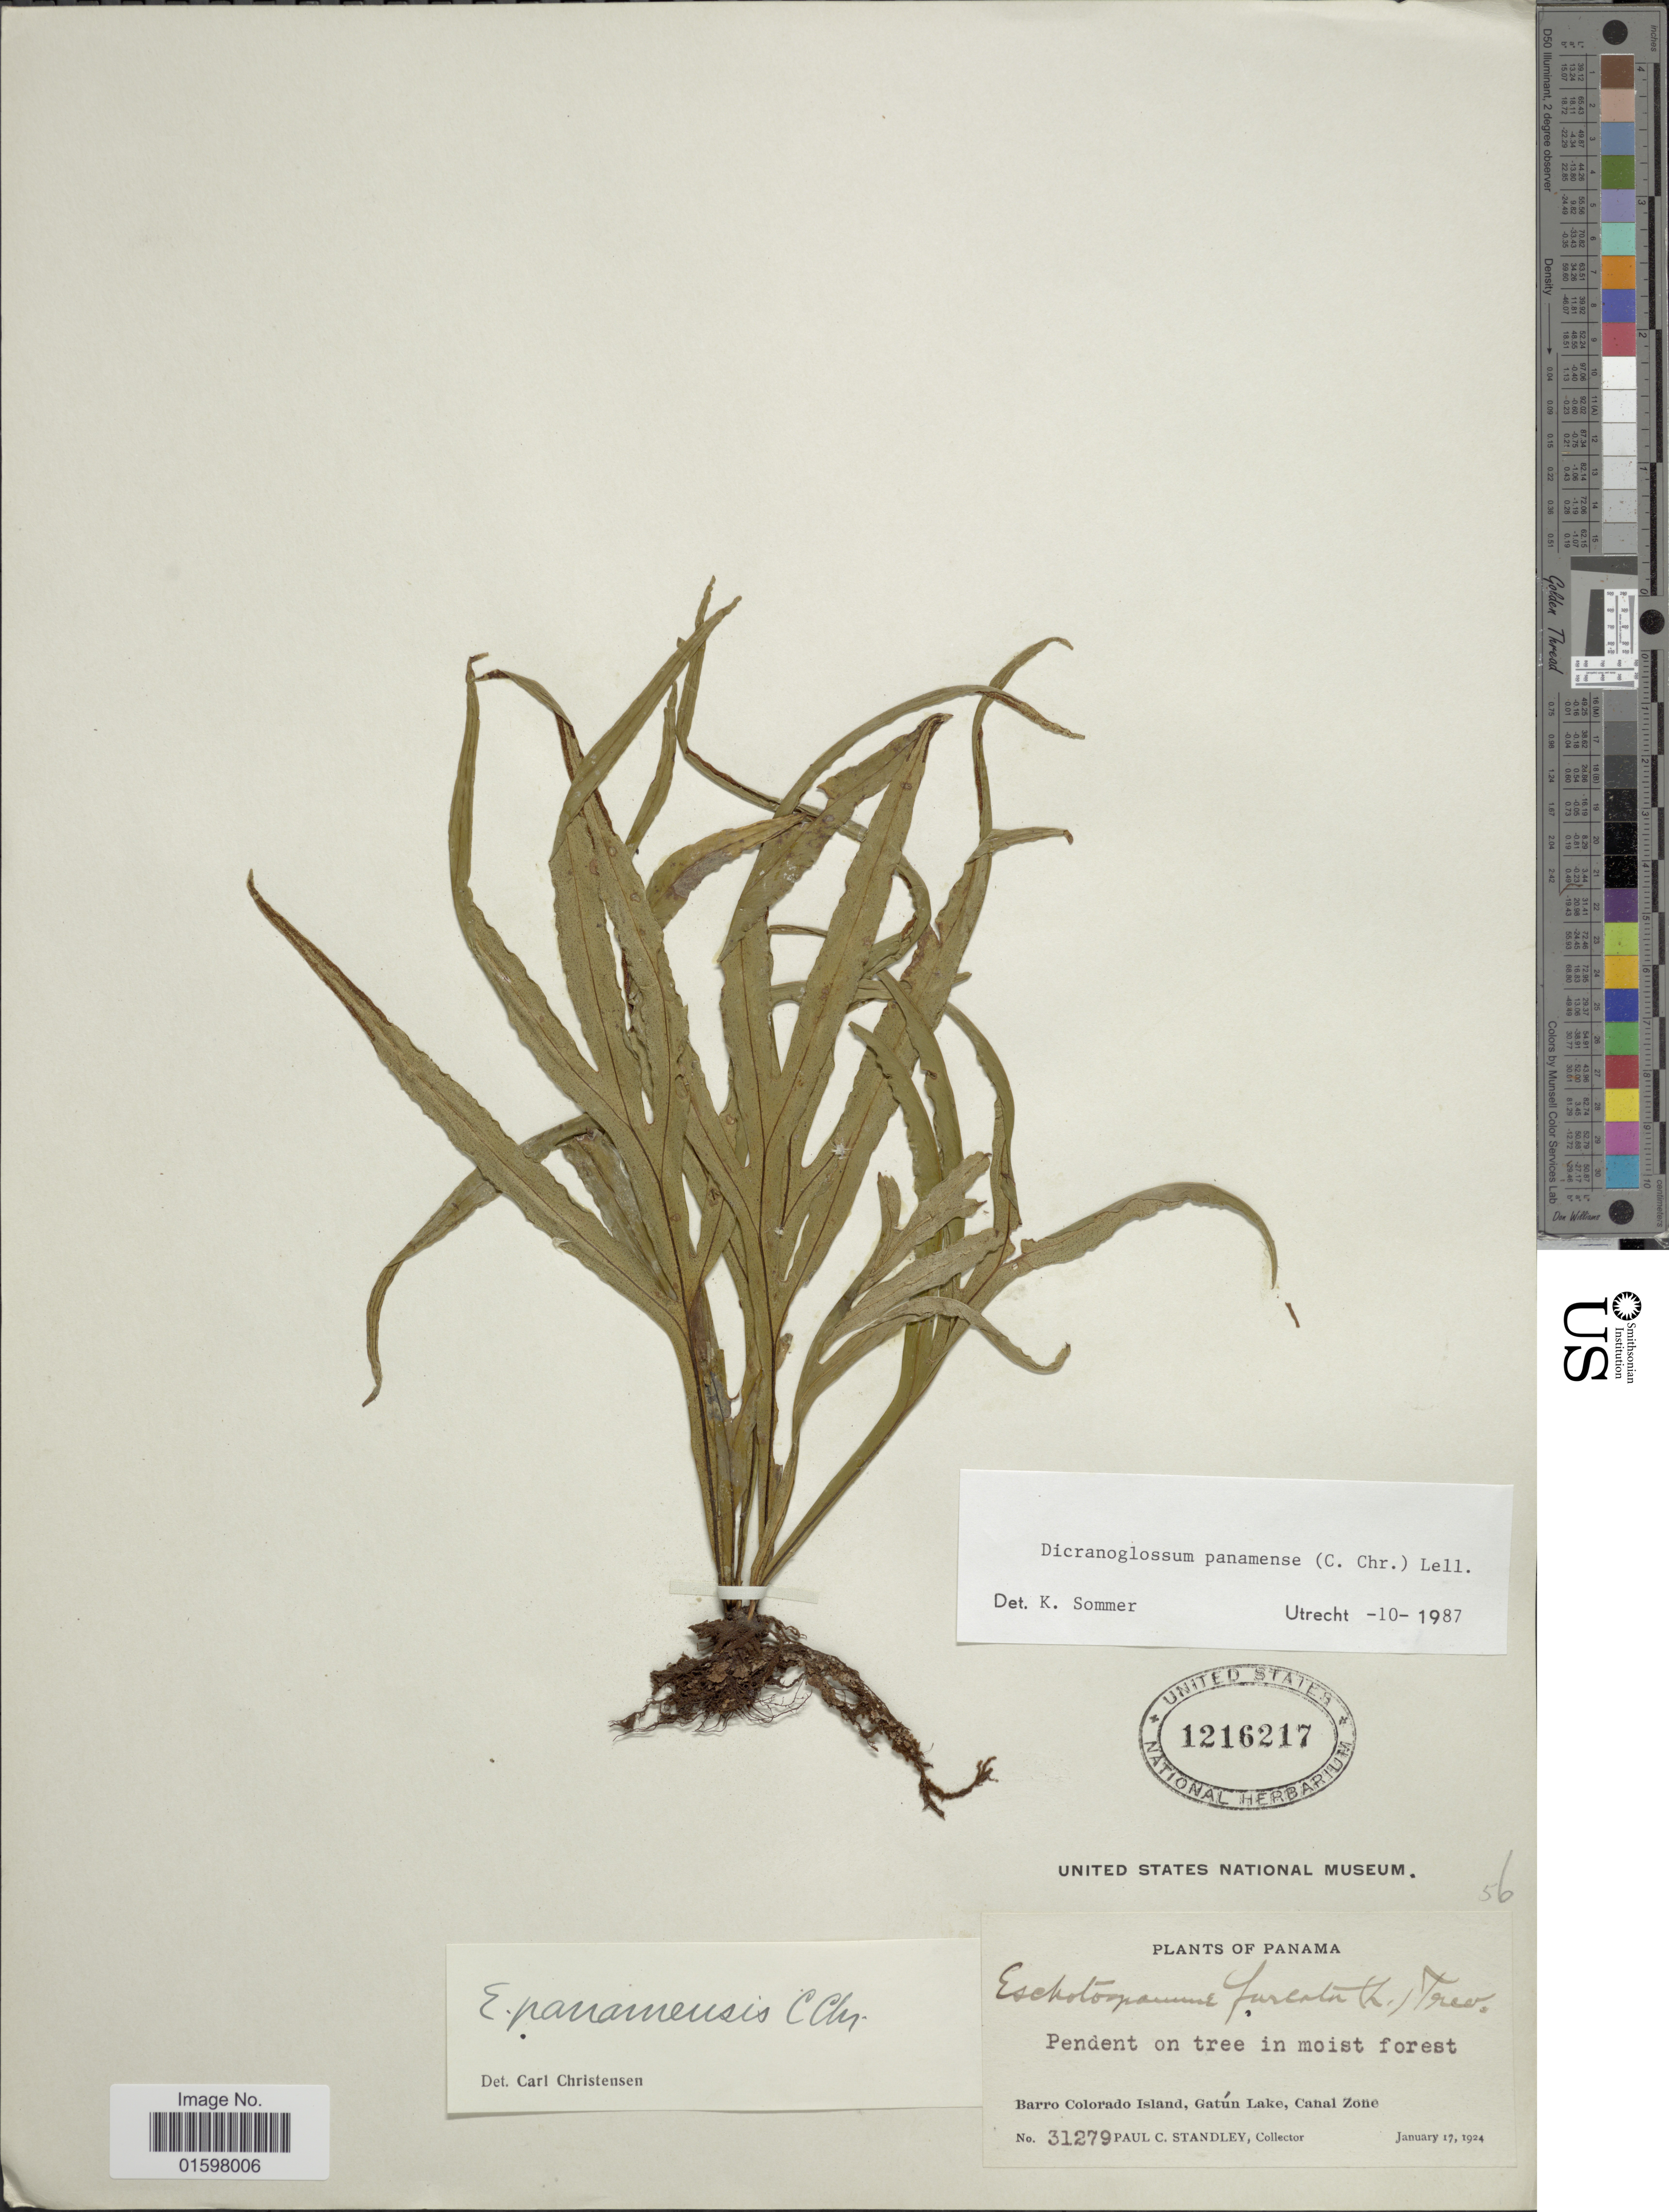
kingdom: Plantae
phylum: Tracheophyta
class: Polypodiopsida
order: Polypodiales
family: Polypodiaceae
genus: Pleopeltis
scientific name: Pleopeltis panamensis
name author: (Weath.) Pic. Serm.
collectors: P. C. Standley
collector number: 31279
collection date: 1924-01-17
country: Panama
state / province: Panamá Oeste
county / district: Canal Zone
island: Barro Colorado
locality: Barro Colorado Island, Gatún Lake, Canal Zone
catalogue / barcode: US 1216217